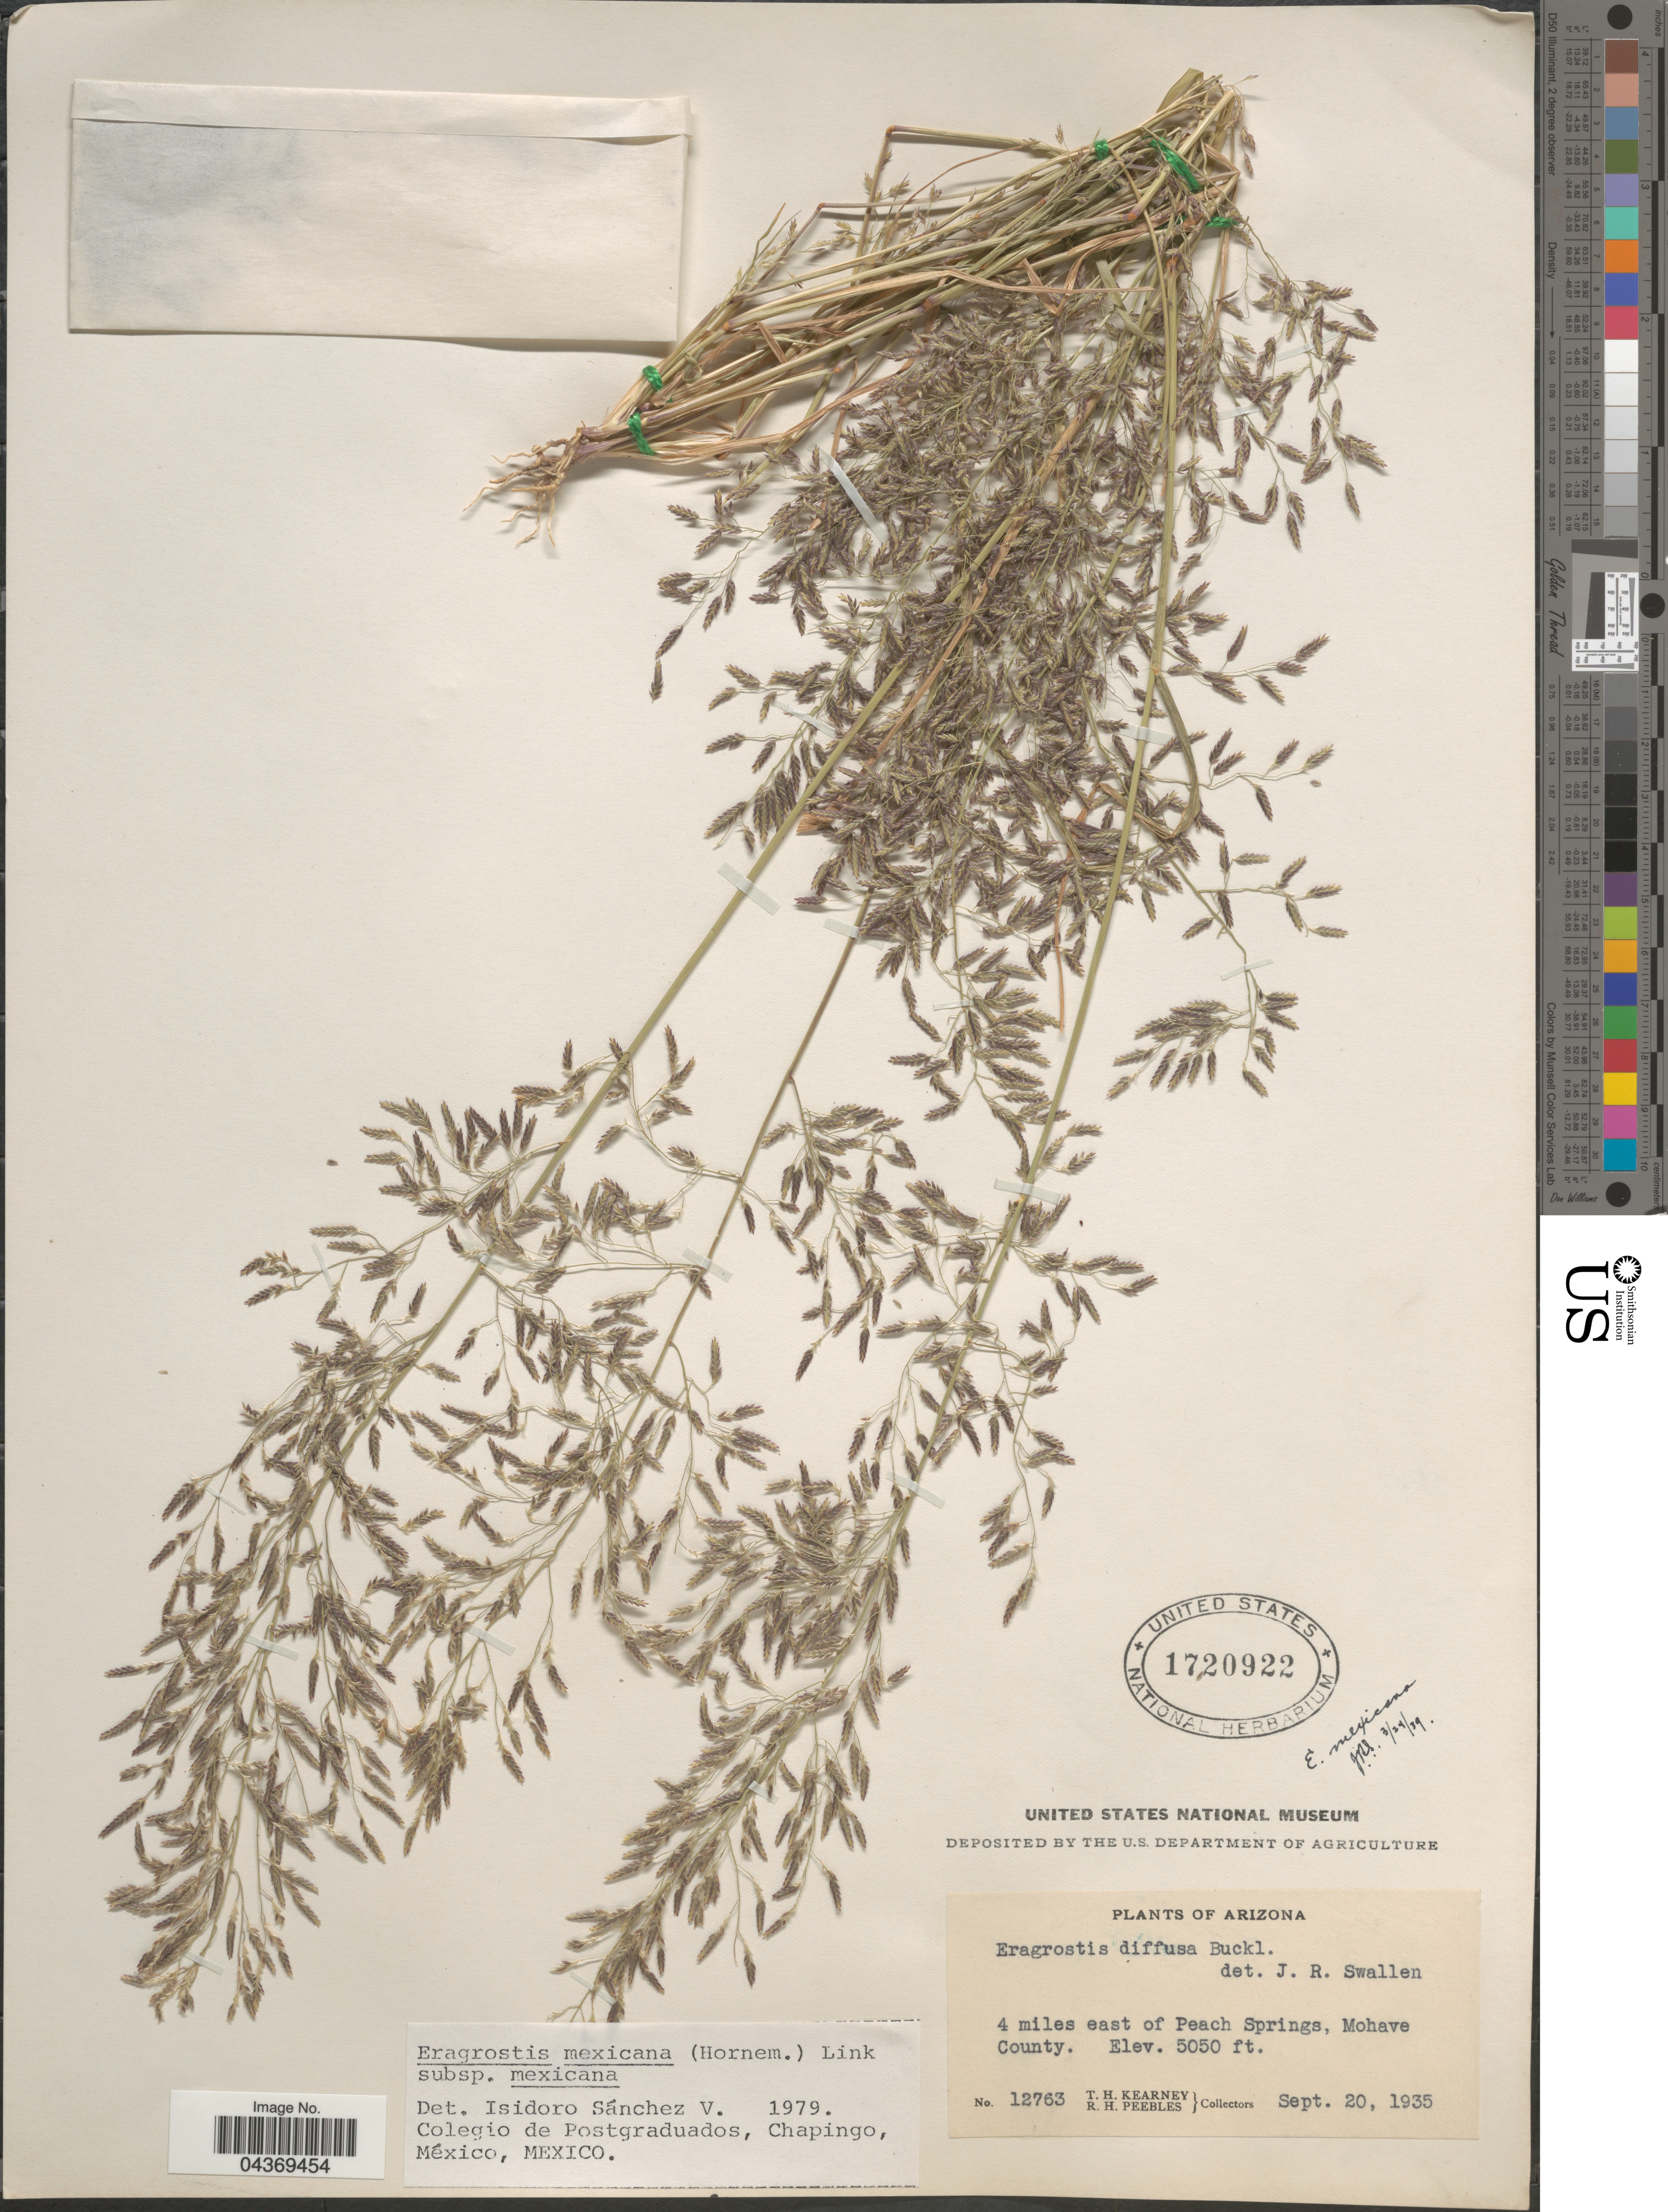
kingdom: Plantae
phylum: Tracheophyta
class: Liliopsida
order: Poales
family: Poaceae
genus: Eragrostis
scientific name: Eragrostis mexicana subsp. mexicana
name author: (Hornem.) Link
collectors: T. H. Kearney & R. H. Peebles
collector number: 12763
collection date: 1935-09-20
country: United States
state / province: Arizona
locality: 4 miles east of Peach Springs, Mohave County.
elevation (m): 1539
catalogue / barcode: US 1720922